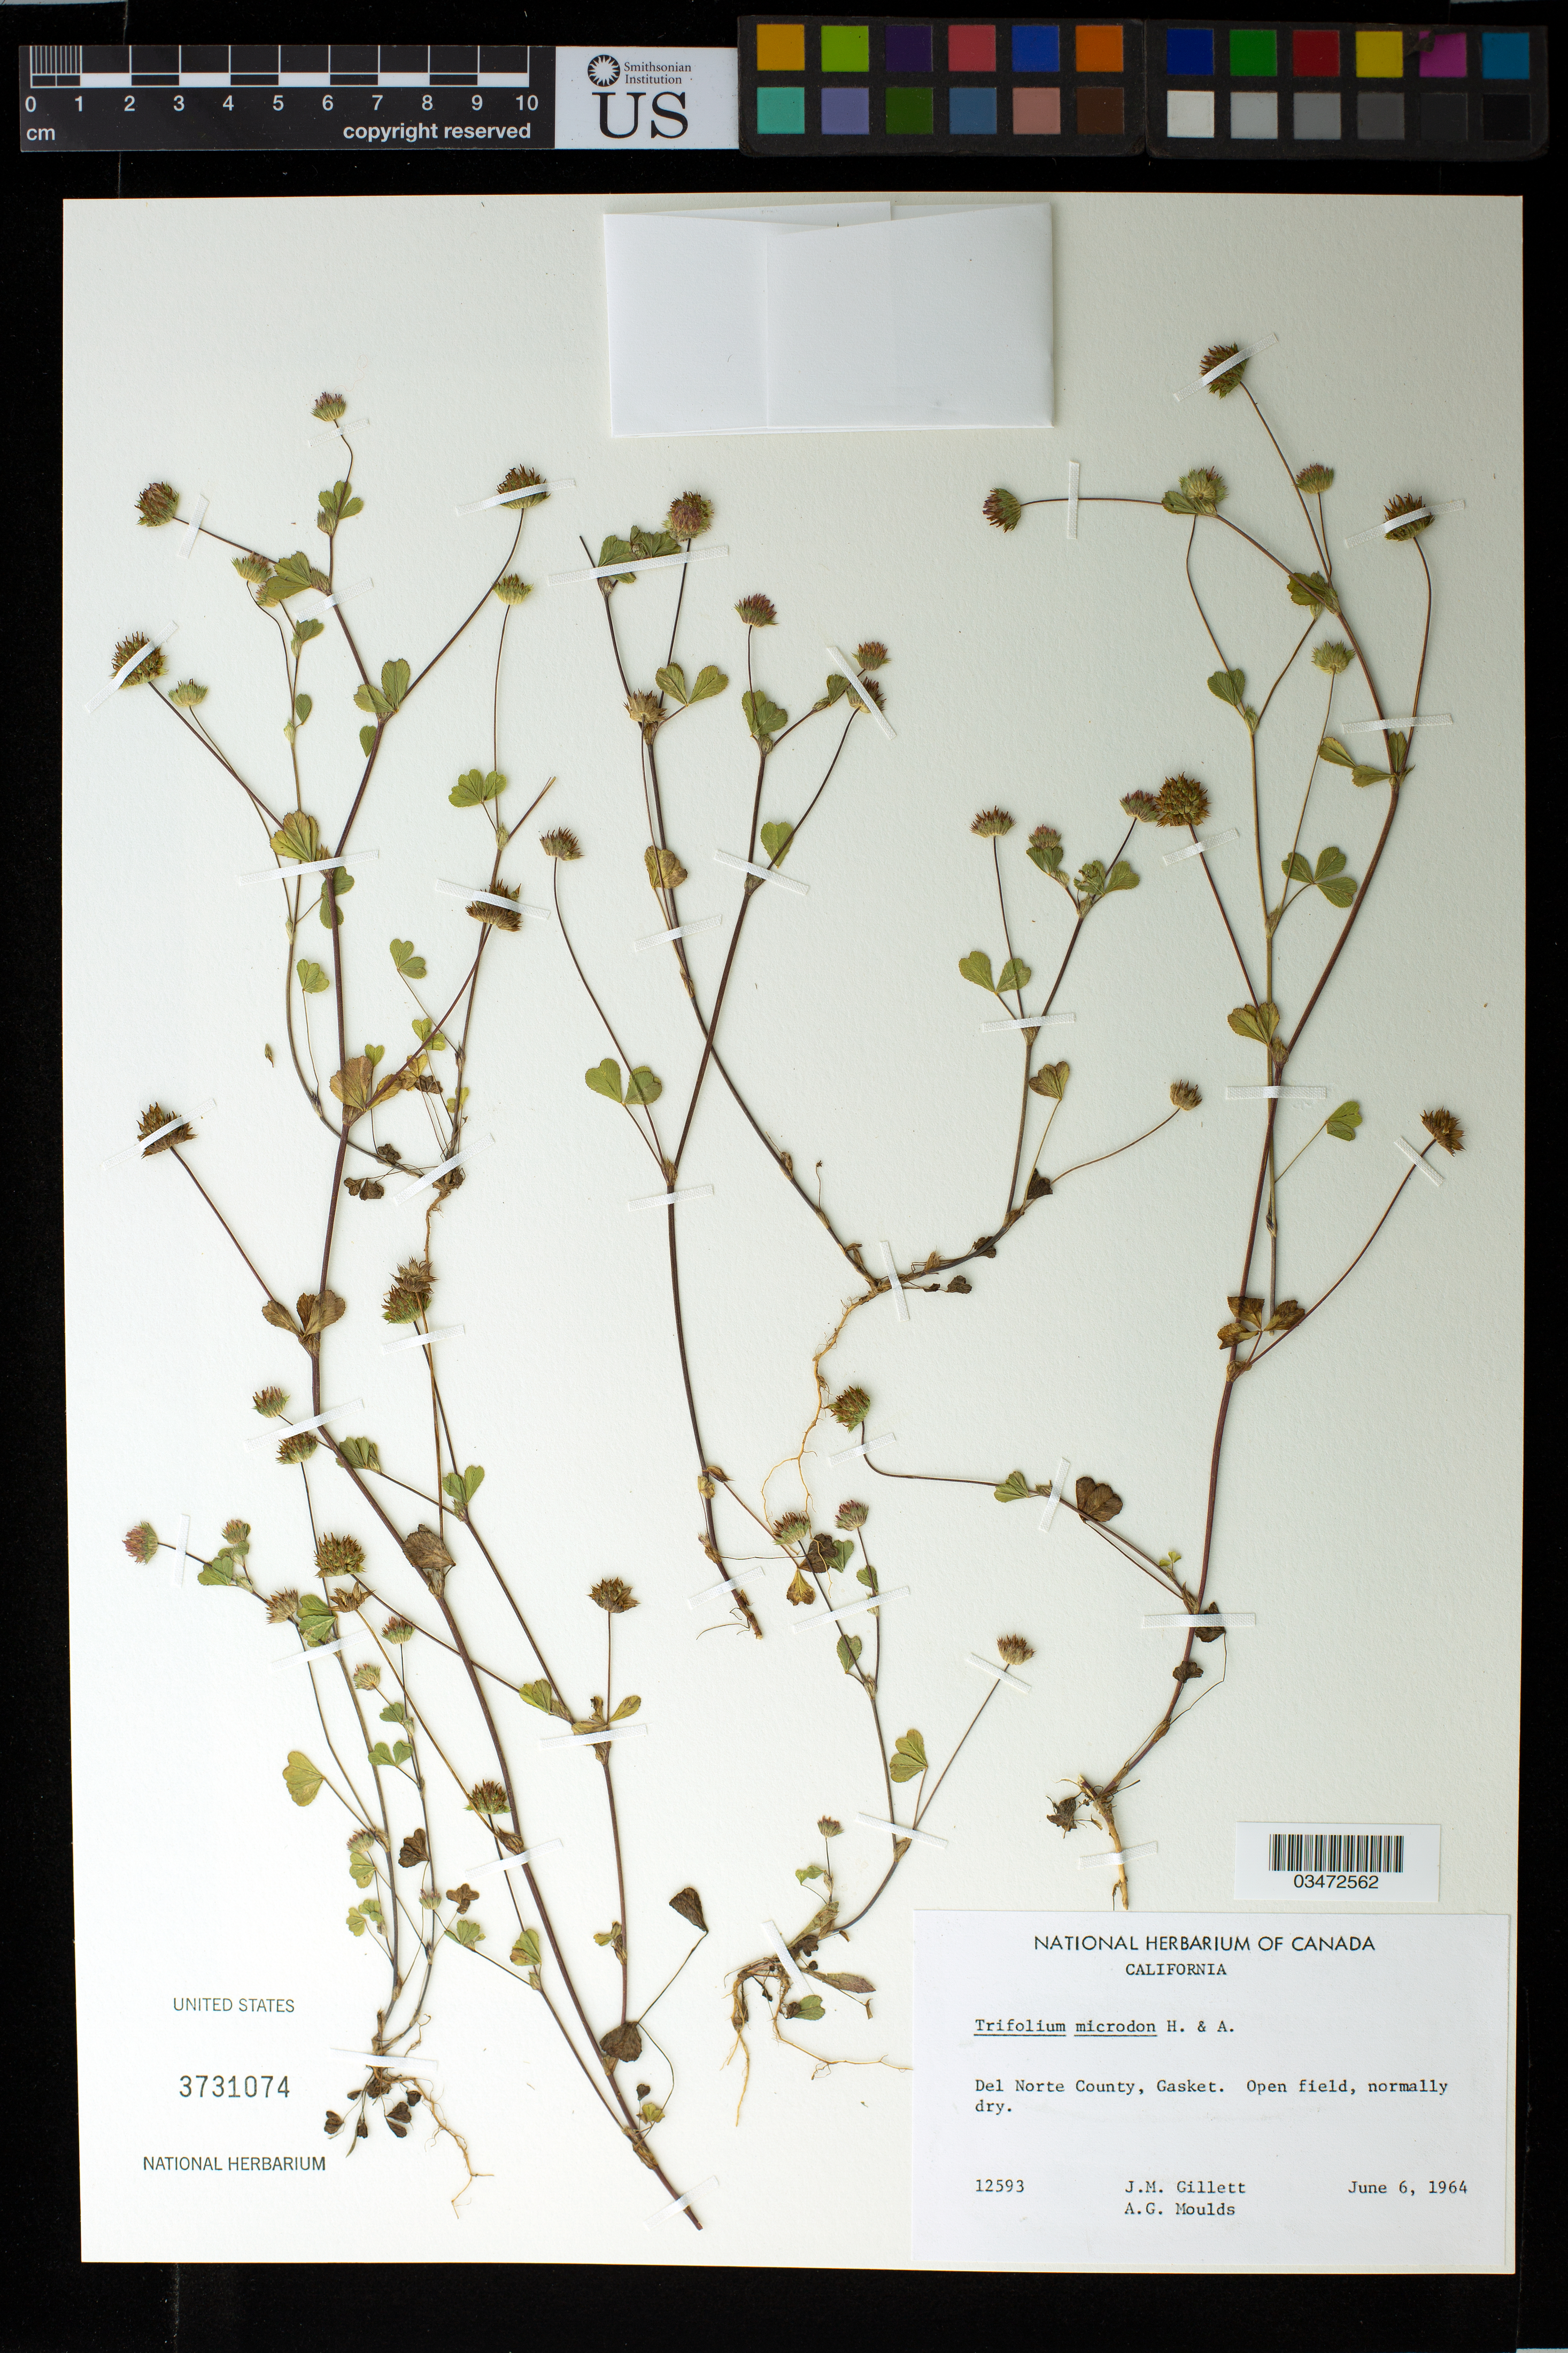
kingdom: Plantae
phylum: Tracheophyta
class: Magnoliopsida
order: Fabales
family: Fabaceae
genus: Trifolium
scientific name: Trifolium microdon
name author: Hook. & Arn.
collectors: J. Gillett & A. Moulds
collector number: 12593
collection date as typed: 6 Jun 1964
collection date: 1964-06-06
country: United States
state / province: California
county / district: Del Norte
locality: Del Norte County, Gasket. Open field, normally dry.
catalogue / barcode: US 3731074